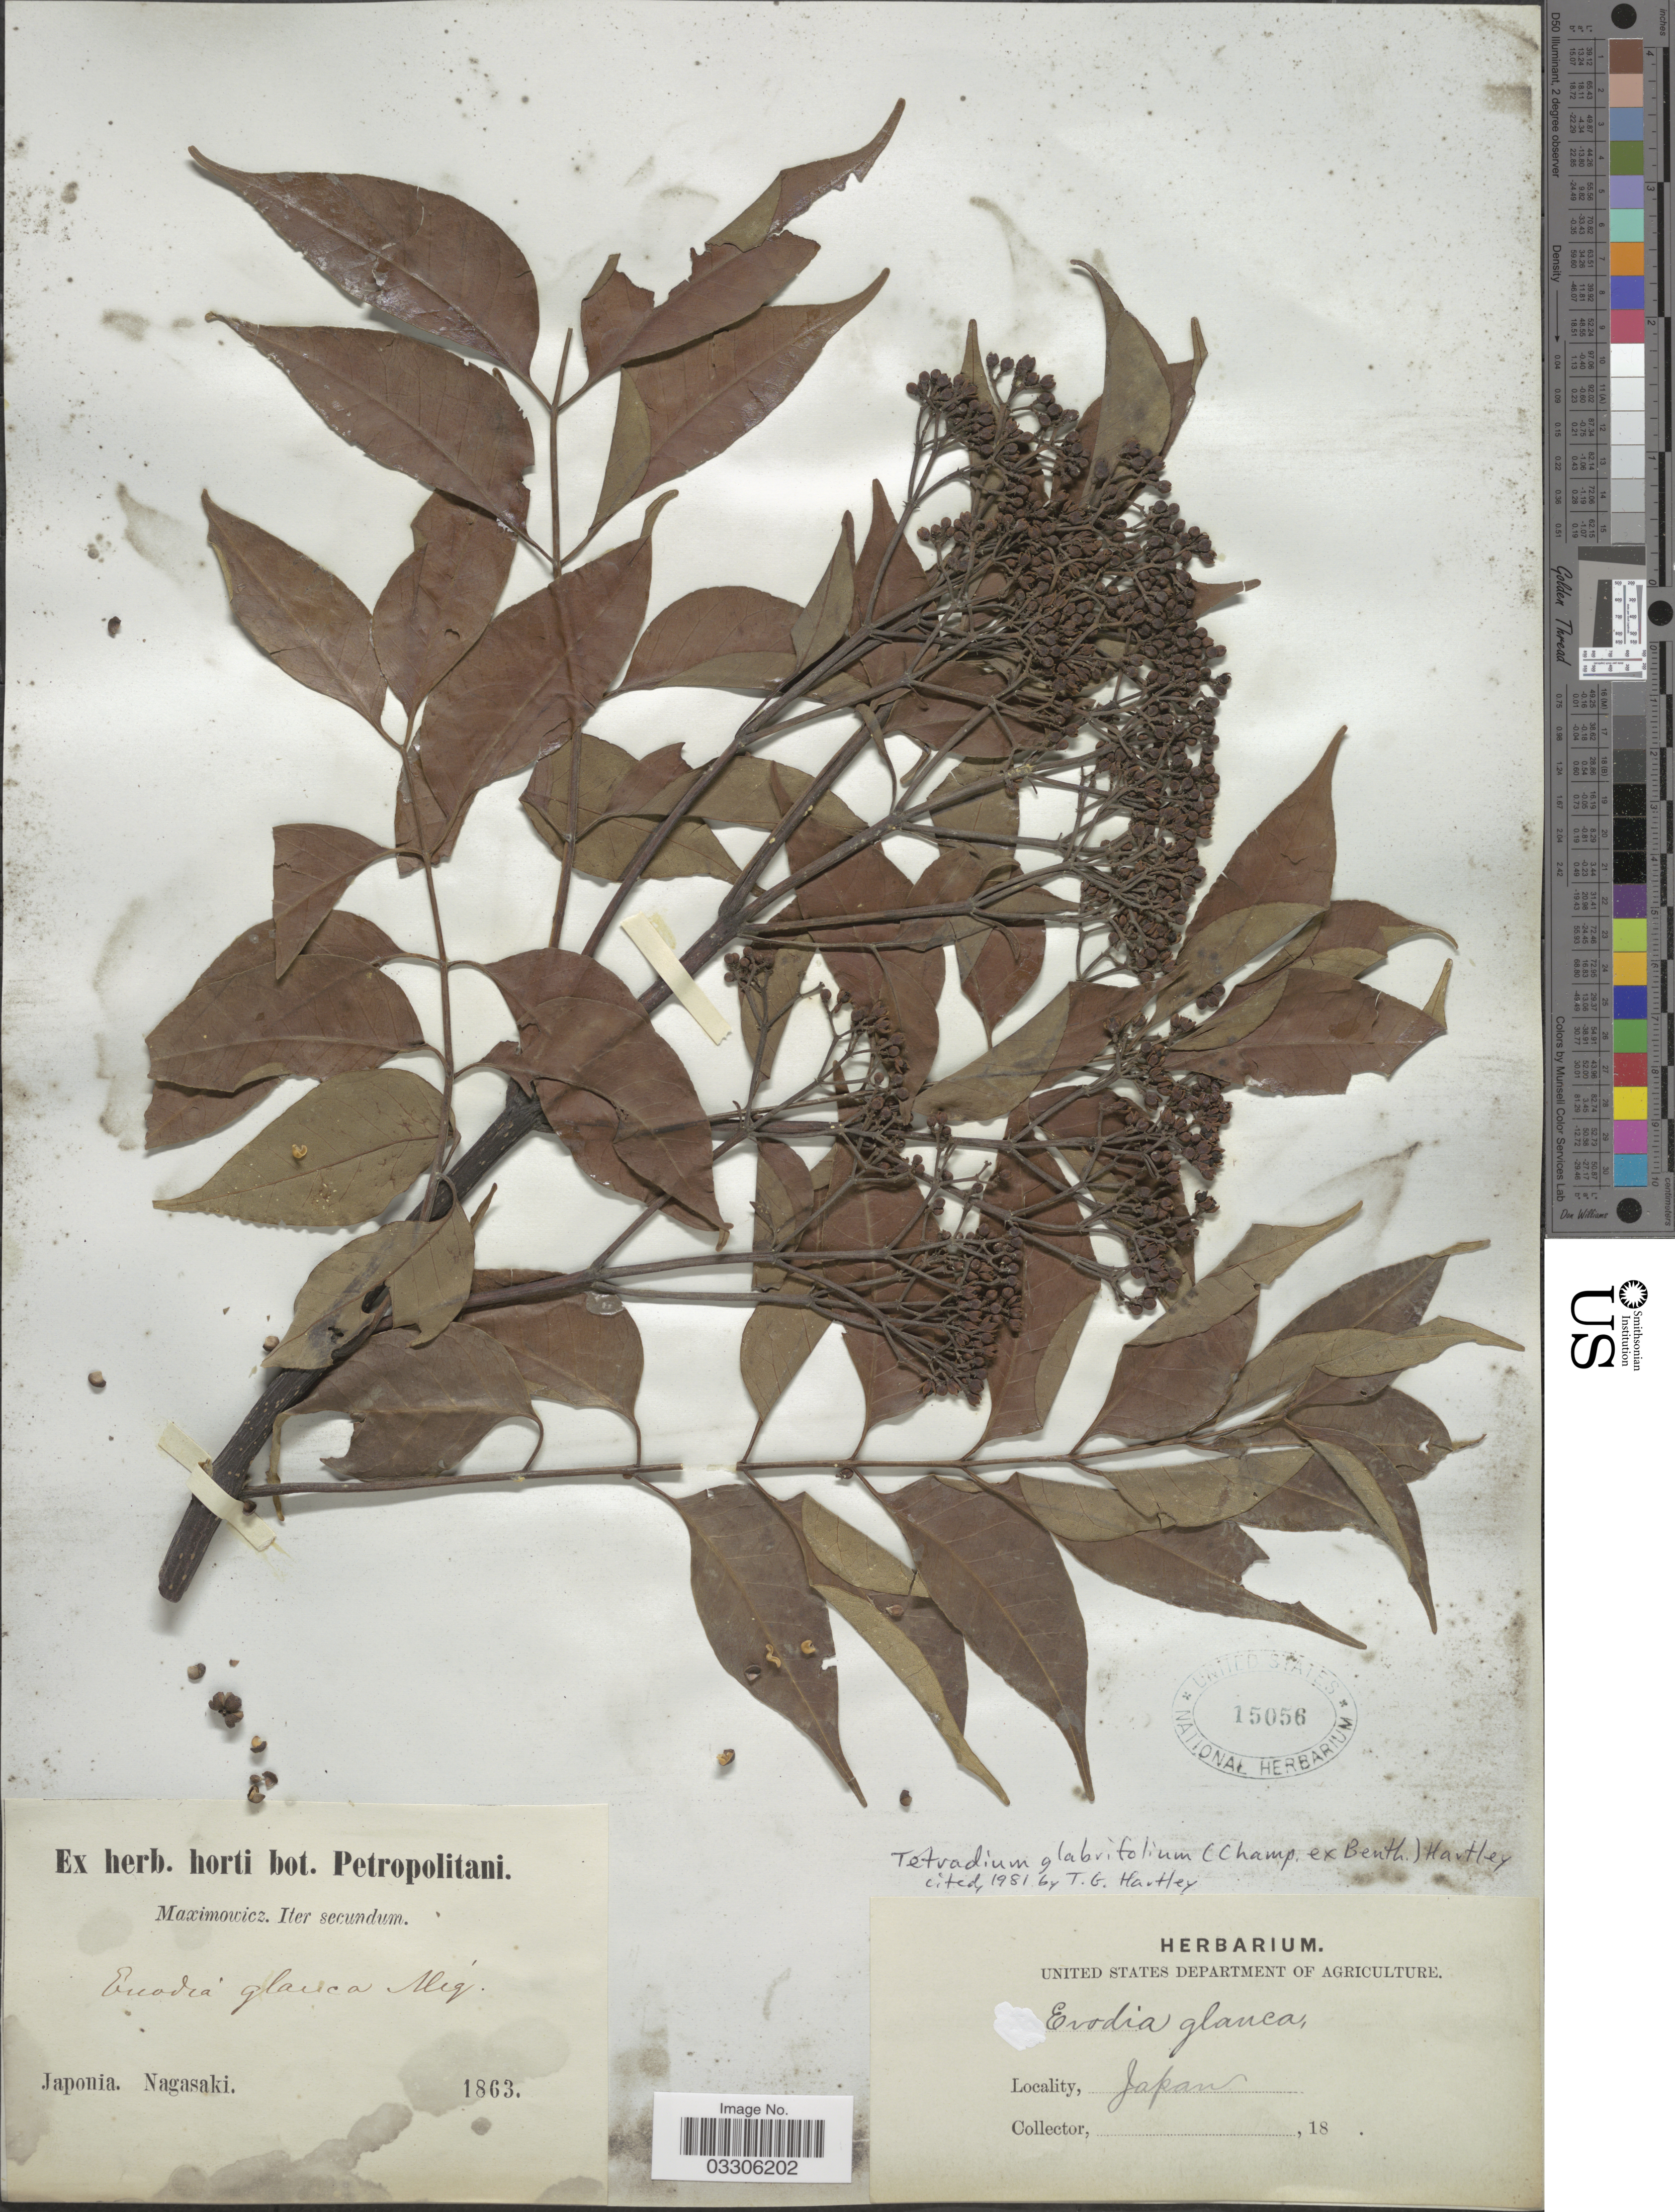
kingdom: Plantae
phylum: Tracheophyta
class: Magnoliopsida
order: Sapindales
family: Rutaceae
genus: Tetradium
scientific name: Tetradium glabrifolium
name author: (Champ. ex Benth.) T.G. Hartley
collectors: Maximowicz, --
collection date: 1863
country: Japan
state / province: Nagasaki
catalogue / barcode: US 15056